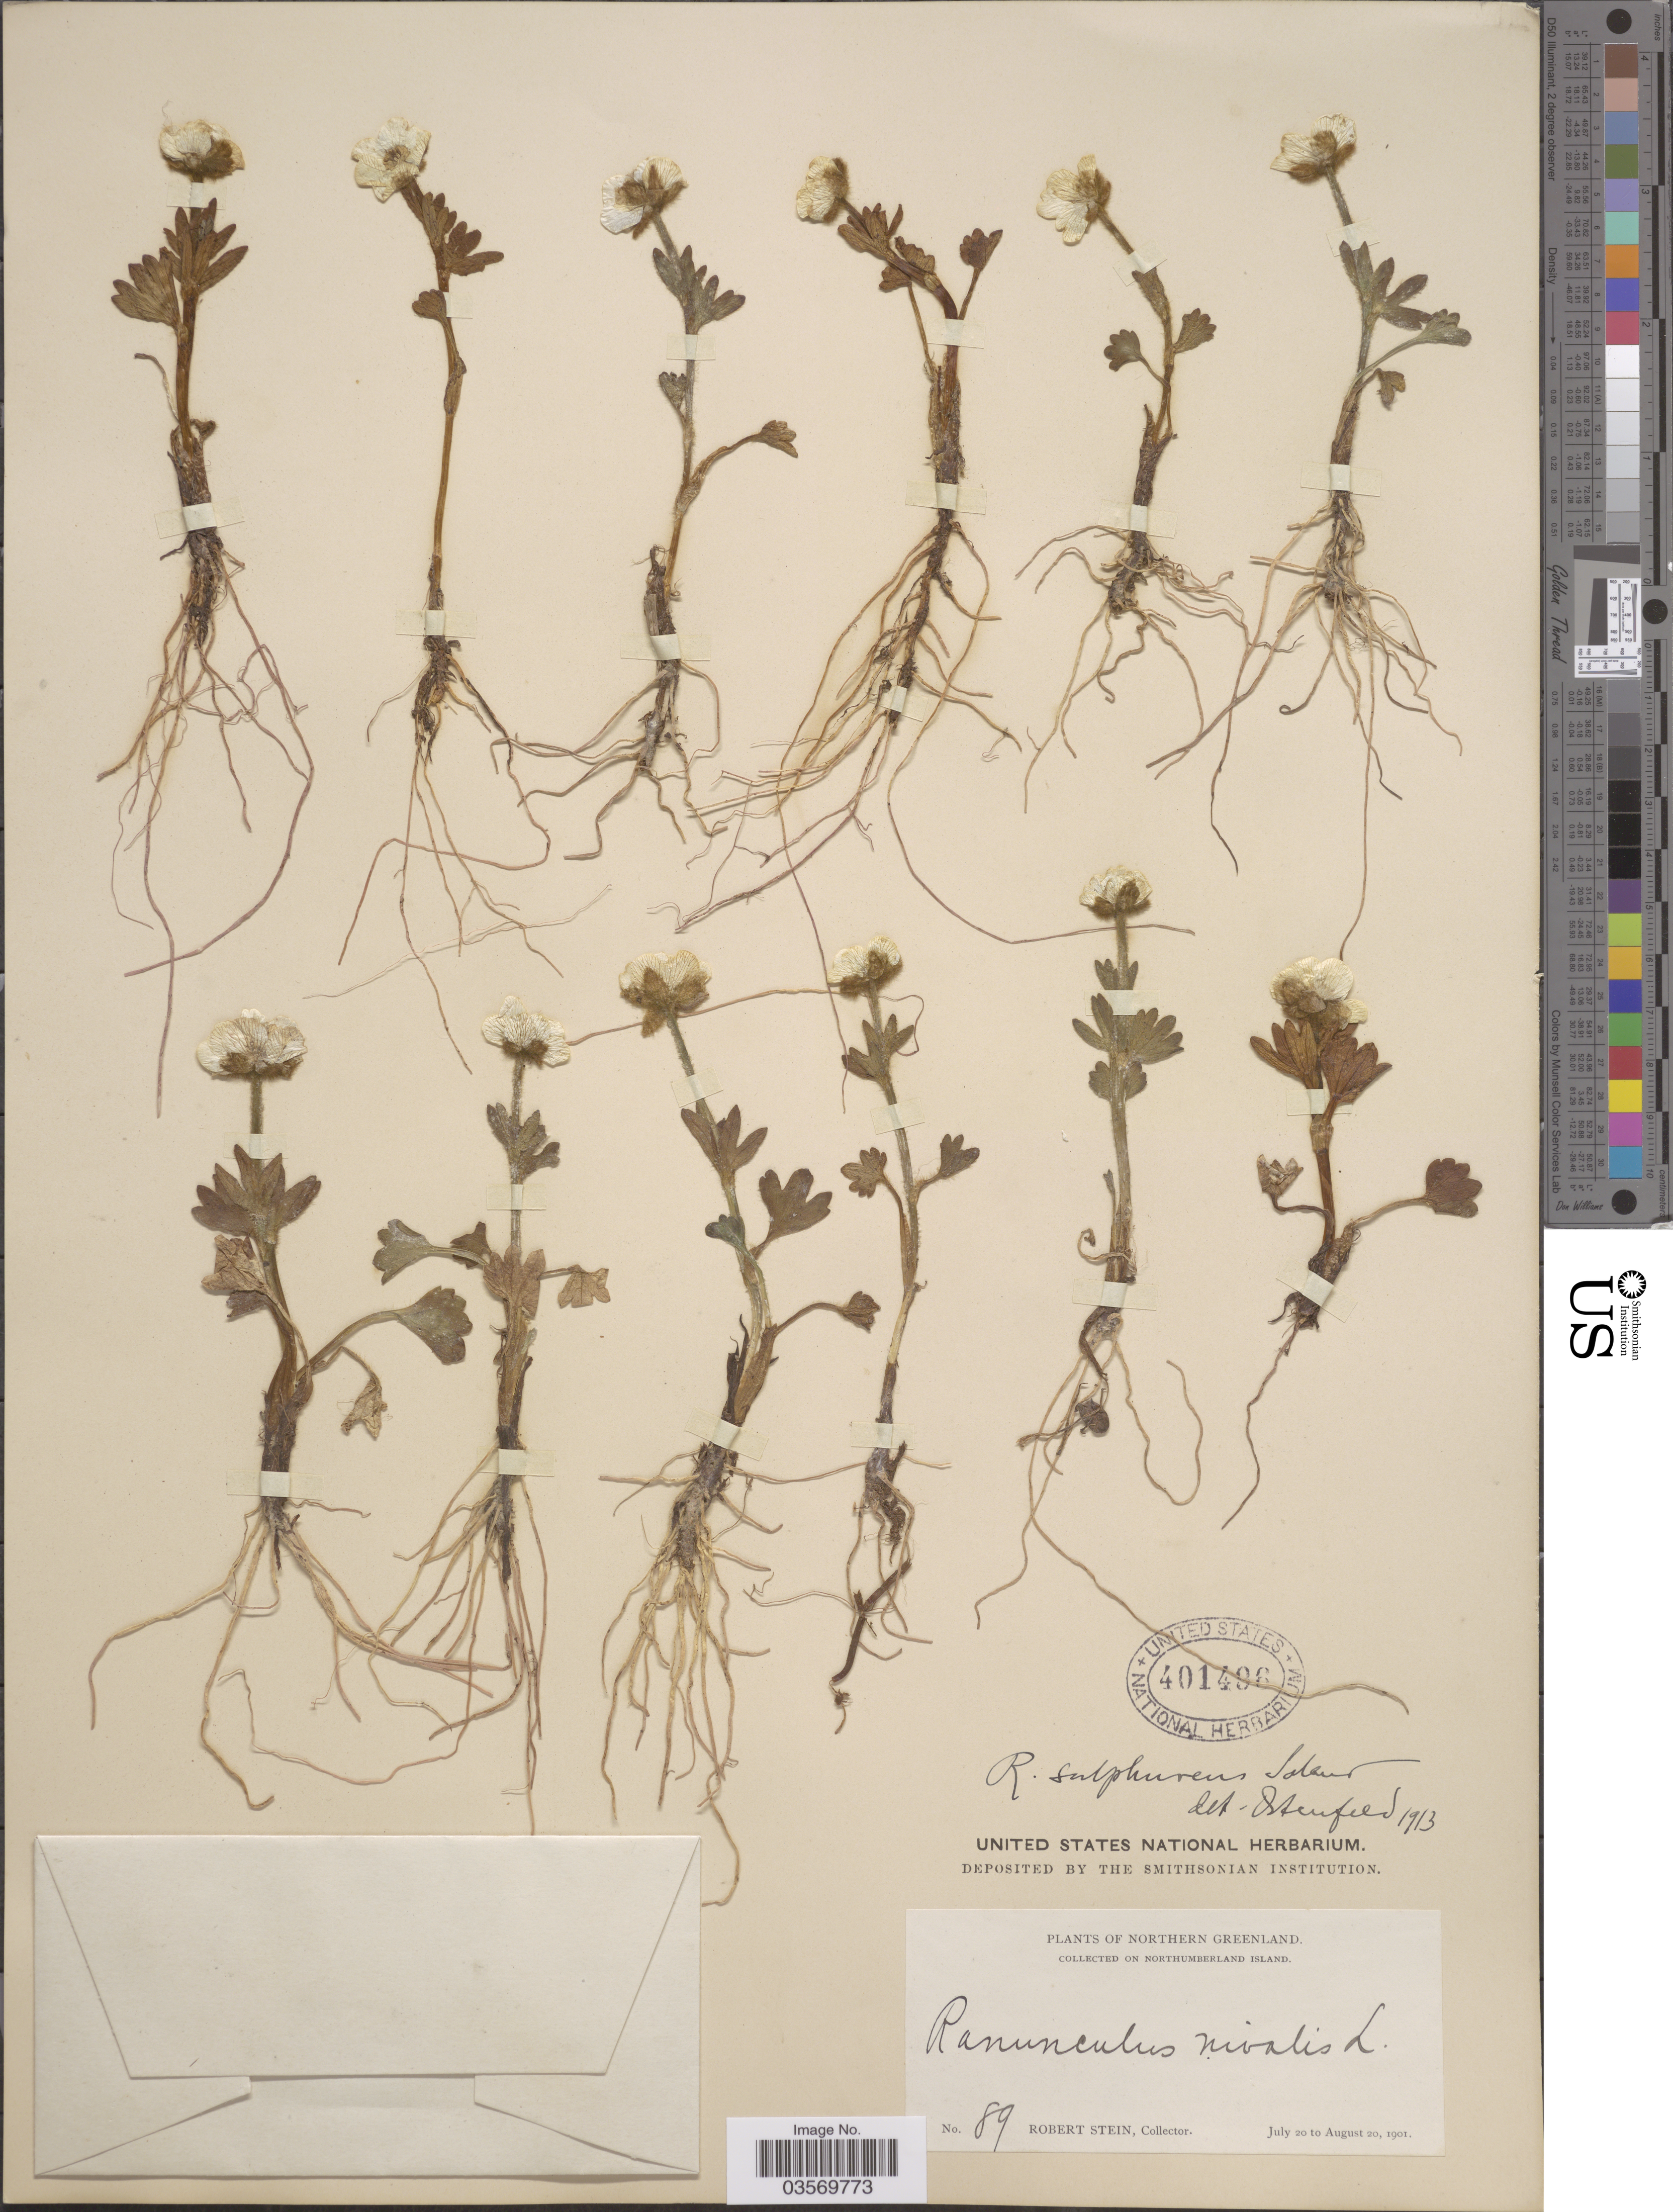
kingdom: Plantae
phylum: Tracheophyta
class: Magnoliopsida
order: Ranunculales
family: Ranunculaceae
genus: Ranunculus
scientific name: Ranunculus sulphureus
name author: Sol.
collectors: R. Stein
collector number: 89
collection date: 1901-07-20/1901-08-20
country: Greenland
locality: Northern Greenland. On Northumberland Island.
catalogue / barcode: US 401496